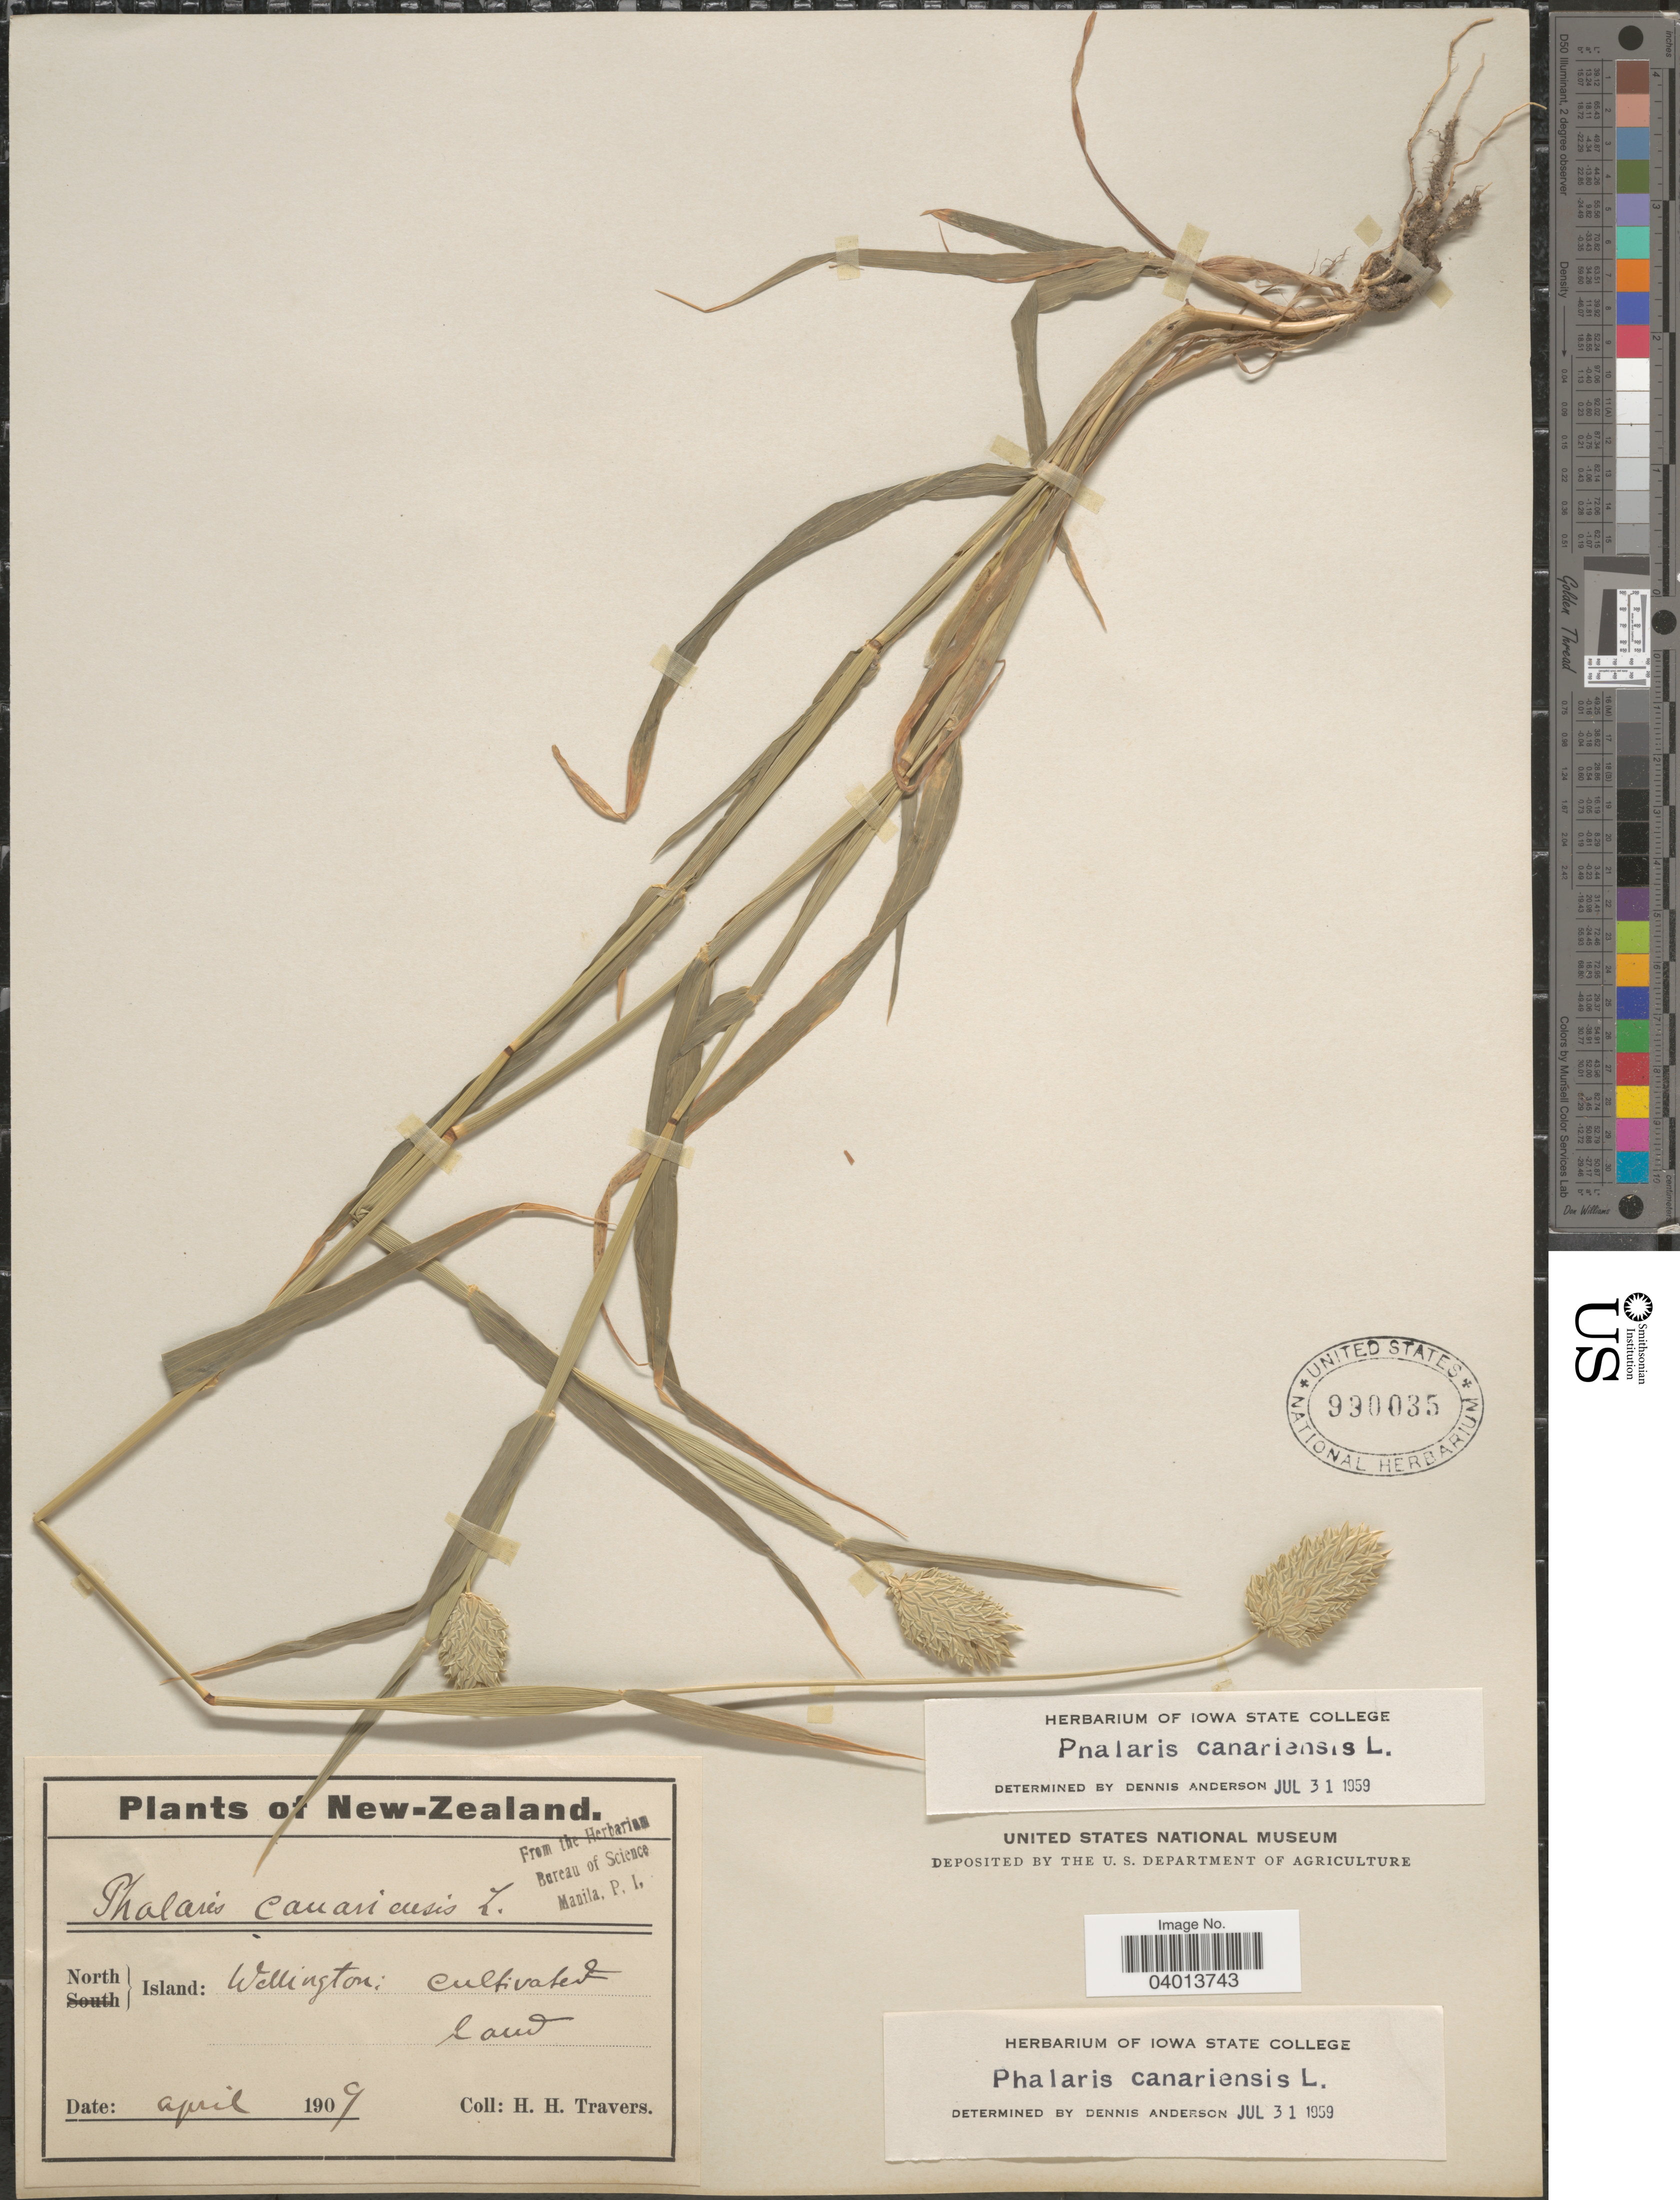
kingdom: Plantae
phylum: Tracheophyta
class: Liliopsida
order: Poales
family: Poaceae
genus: Phalaris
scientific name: Phalaris canariensis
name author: L.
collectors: H. Travers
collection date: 1909-04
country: New Zealand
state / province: Wellington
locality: North Island: Wellington.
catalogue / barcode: US 990035